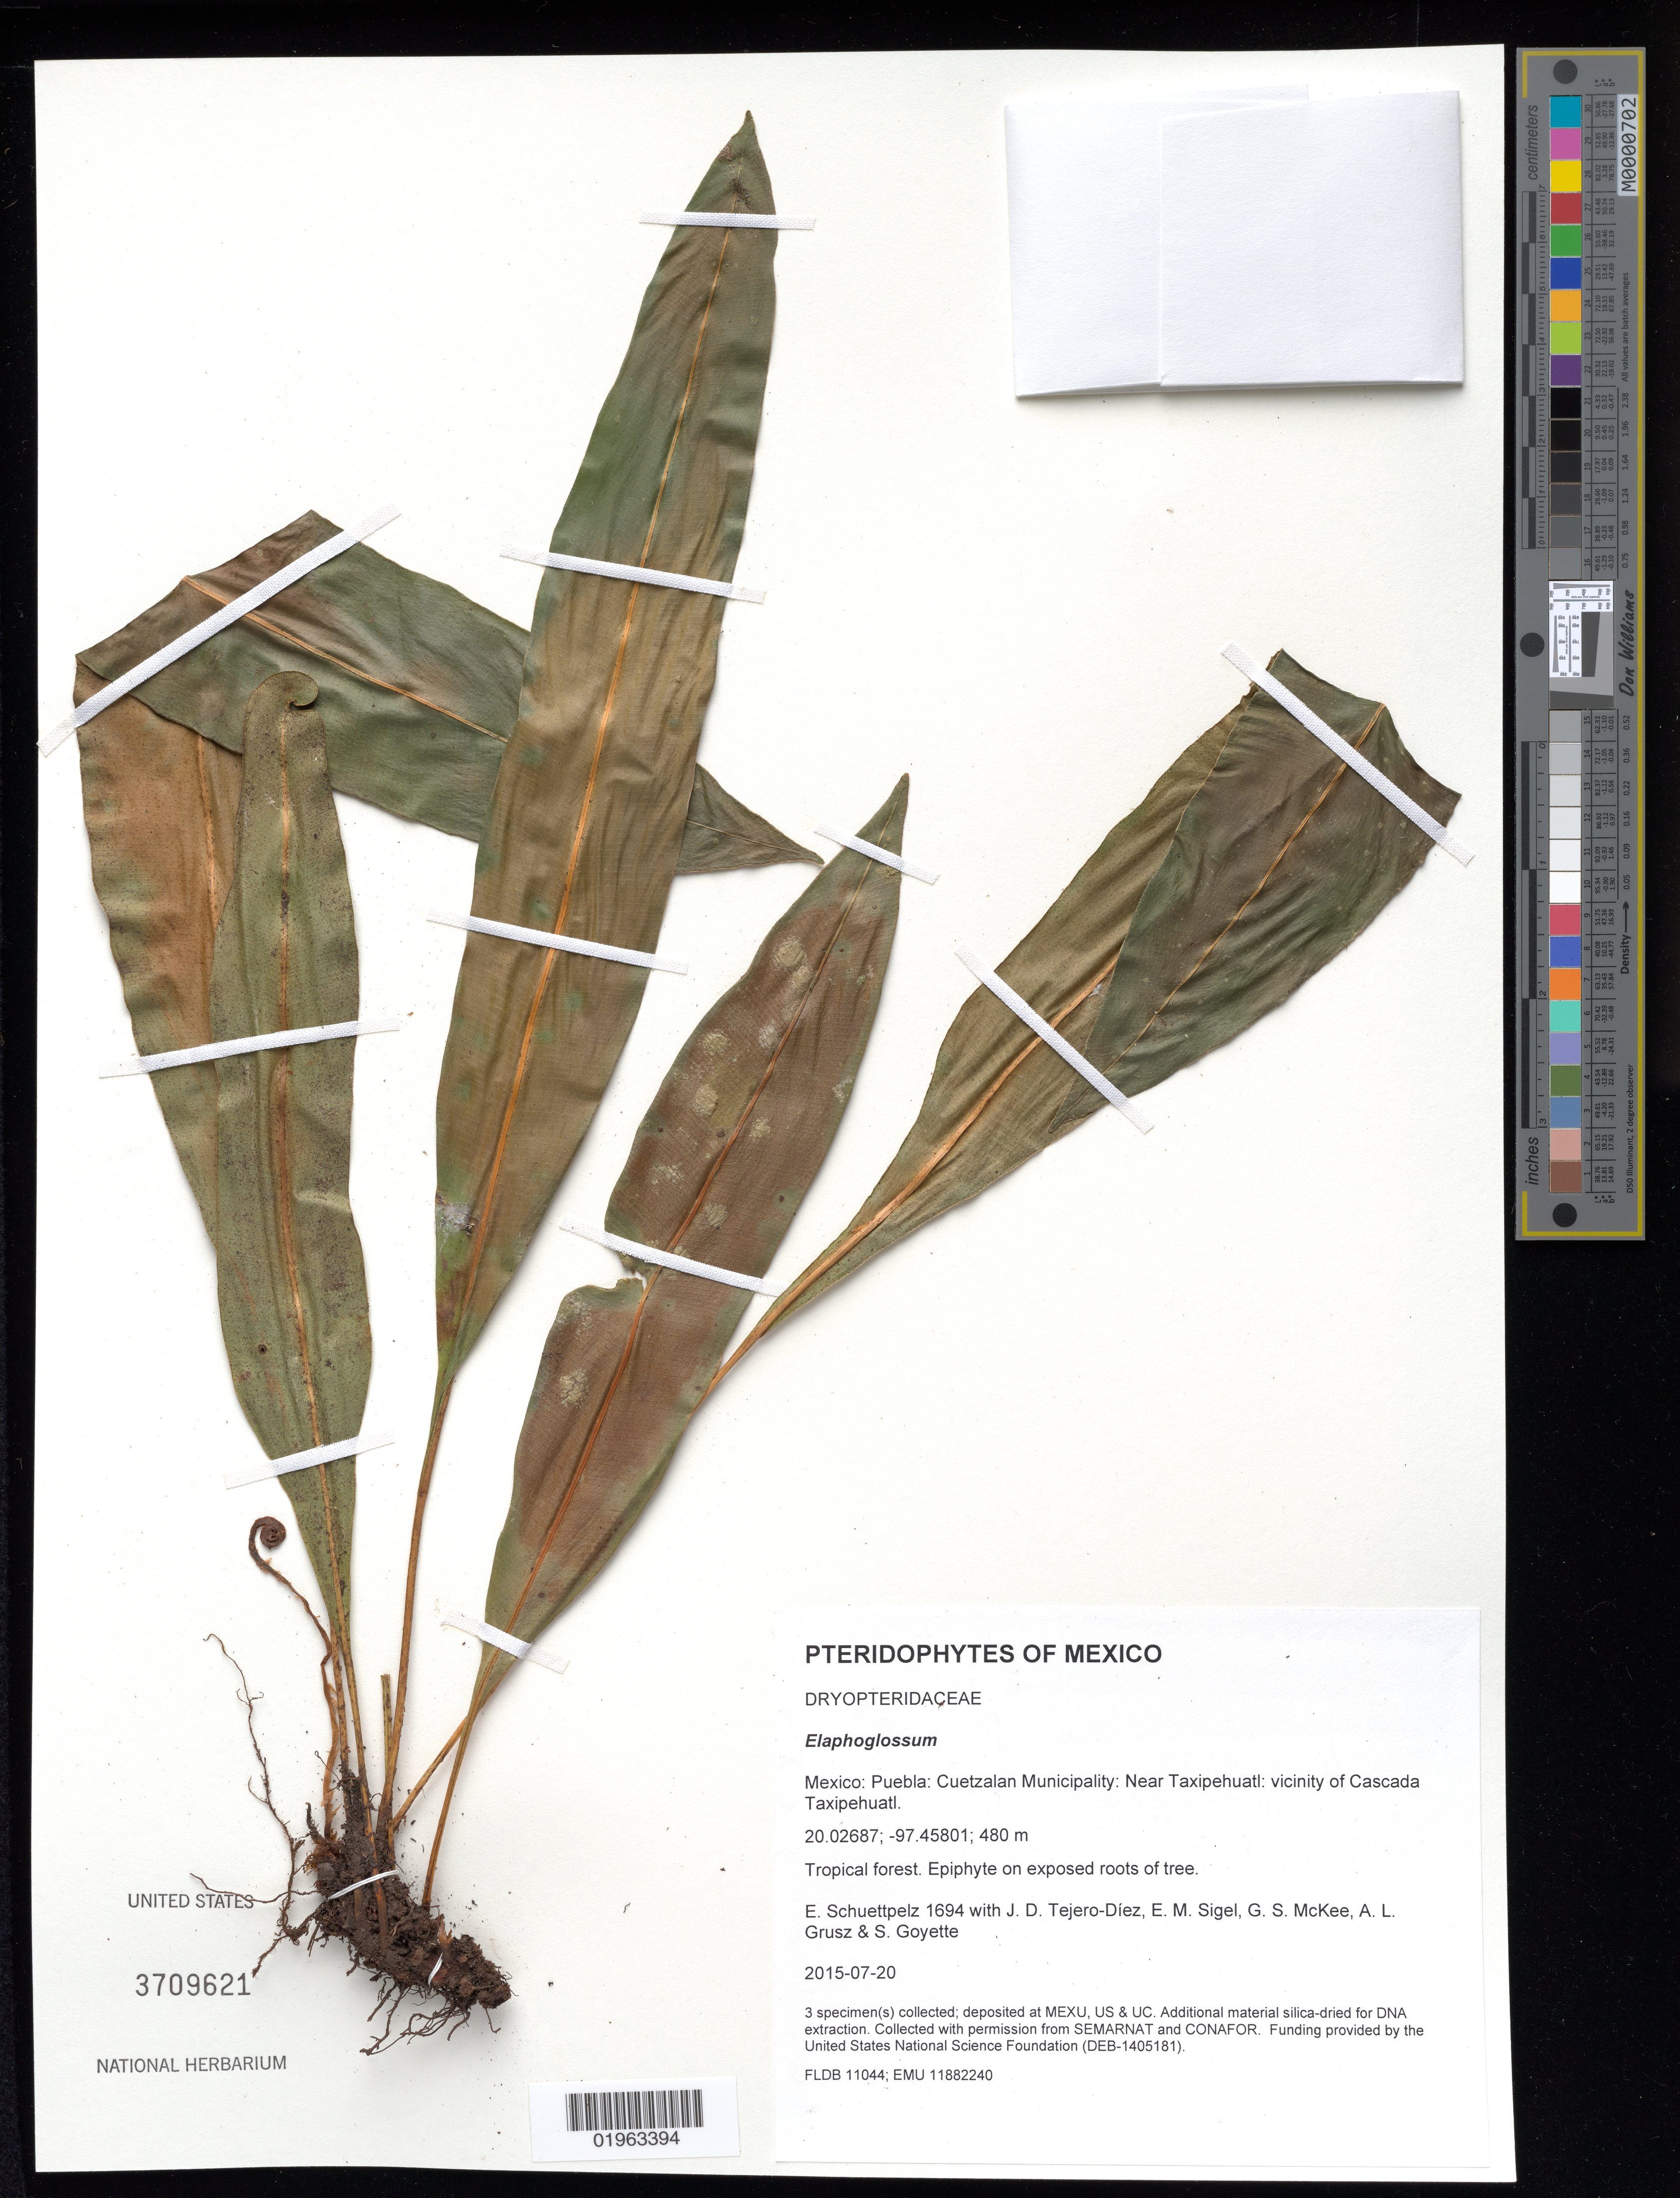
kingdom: Plantae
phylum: Tracheophyta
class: Polypodiopsida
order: Polypodiales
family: Dryopteridaceae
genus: Elaphoglossum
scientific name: Elaphoglossum sp.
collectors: E. Schuettpelz, D. Tejero-Díez, E. M. Sigel, G. S. McKee & A. Grusz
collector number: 1694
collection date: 2015-07-20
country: Mexico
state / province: Puebla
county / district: Cuetzalan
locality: Near Taxipehuatl: vicinity of Cascada Taxipehuatl.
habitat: Tropical forest.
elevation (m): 480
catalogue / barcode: US 3709621